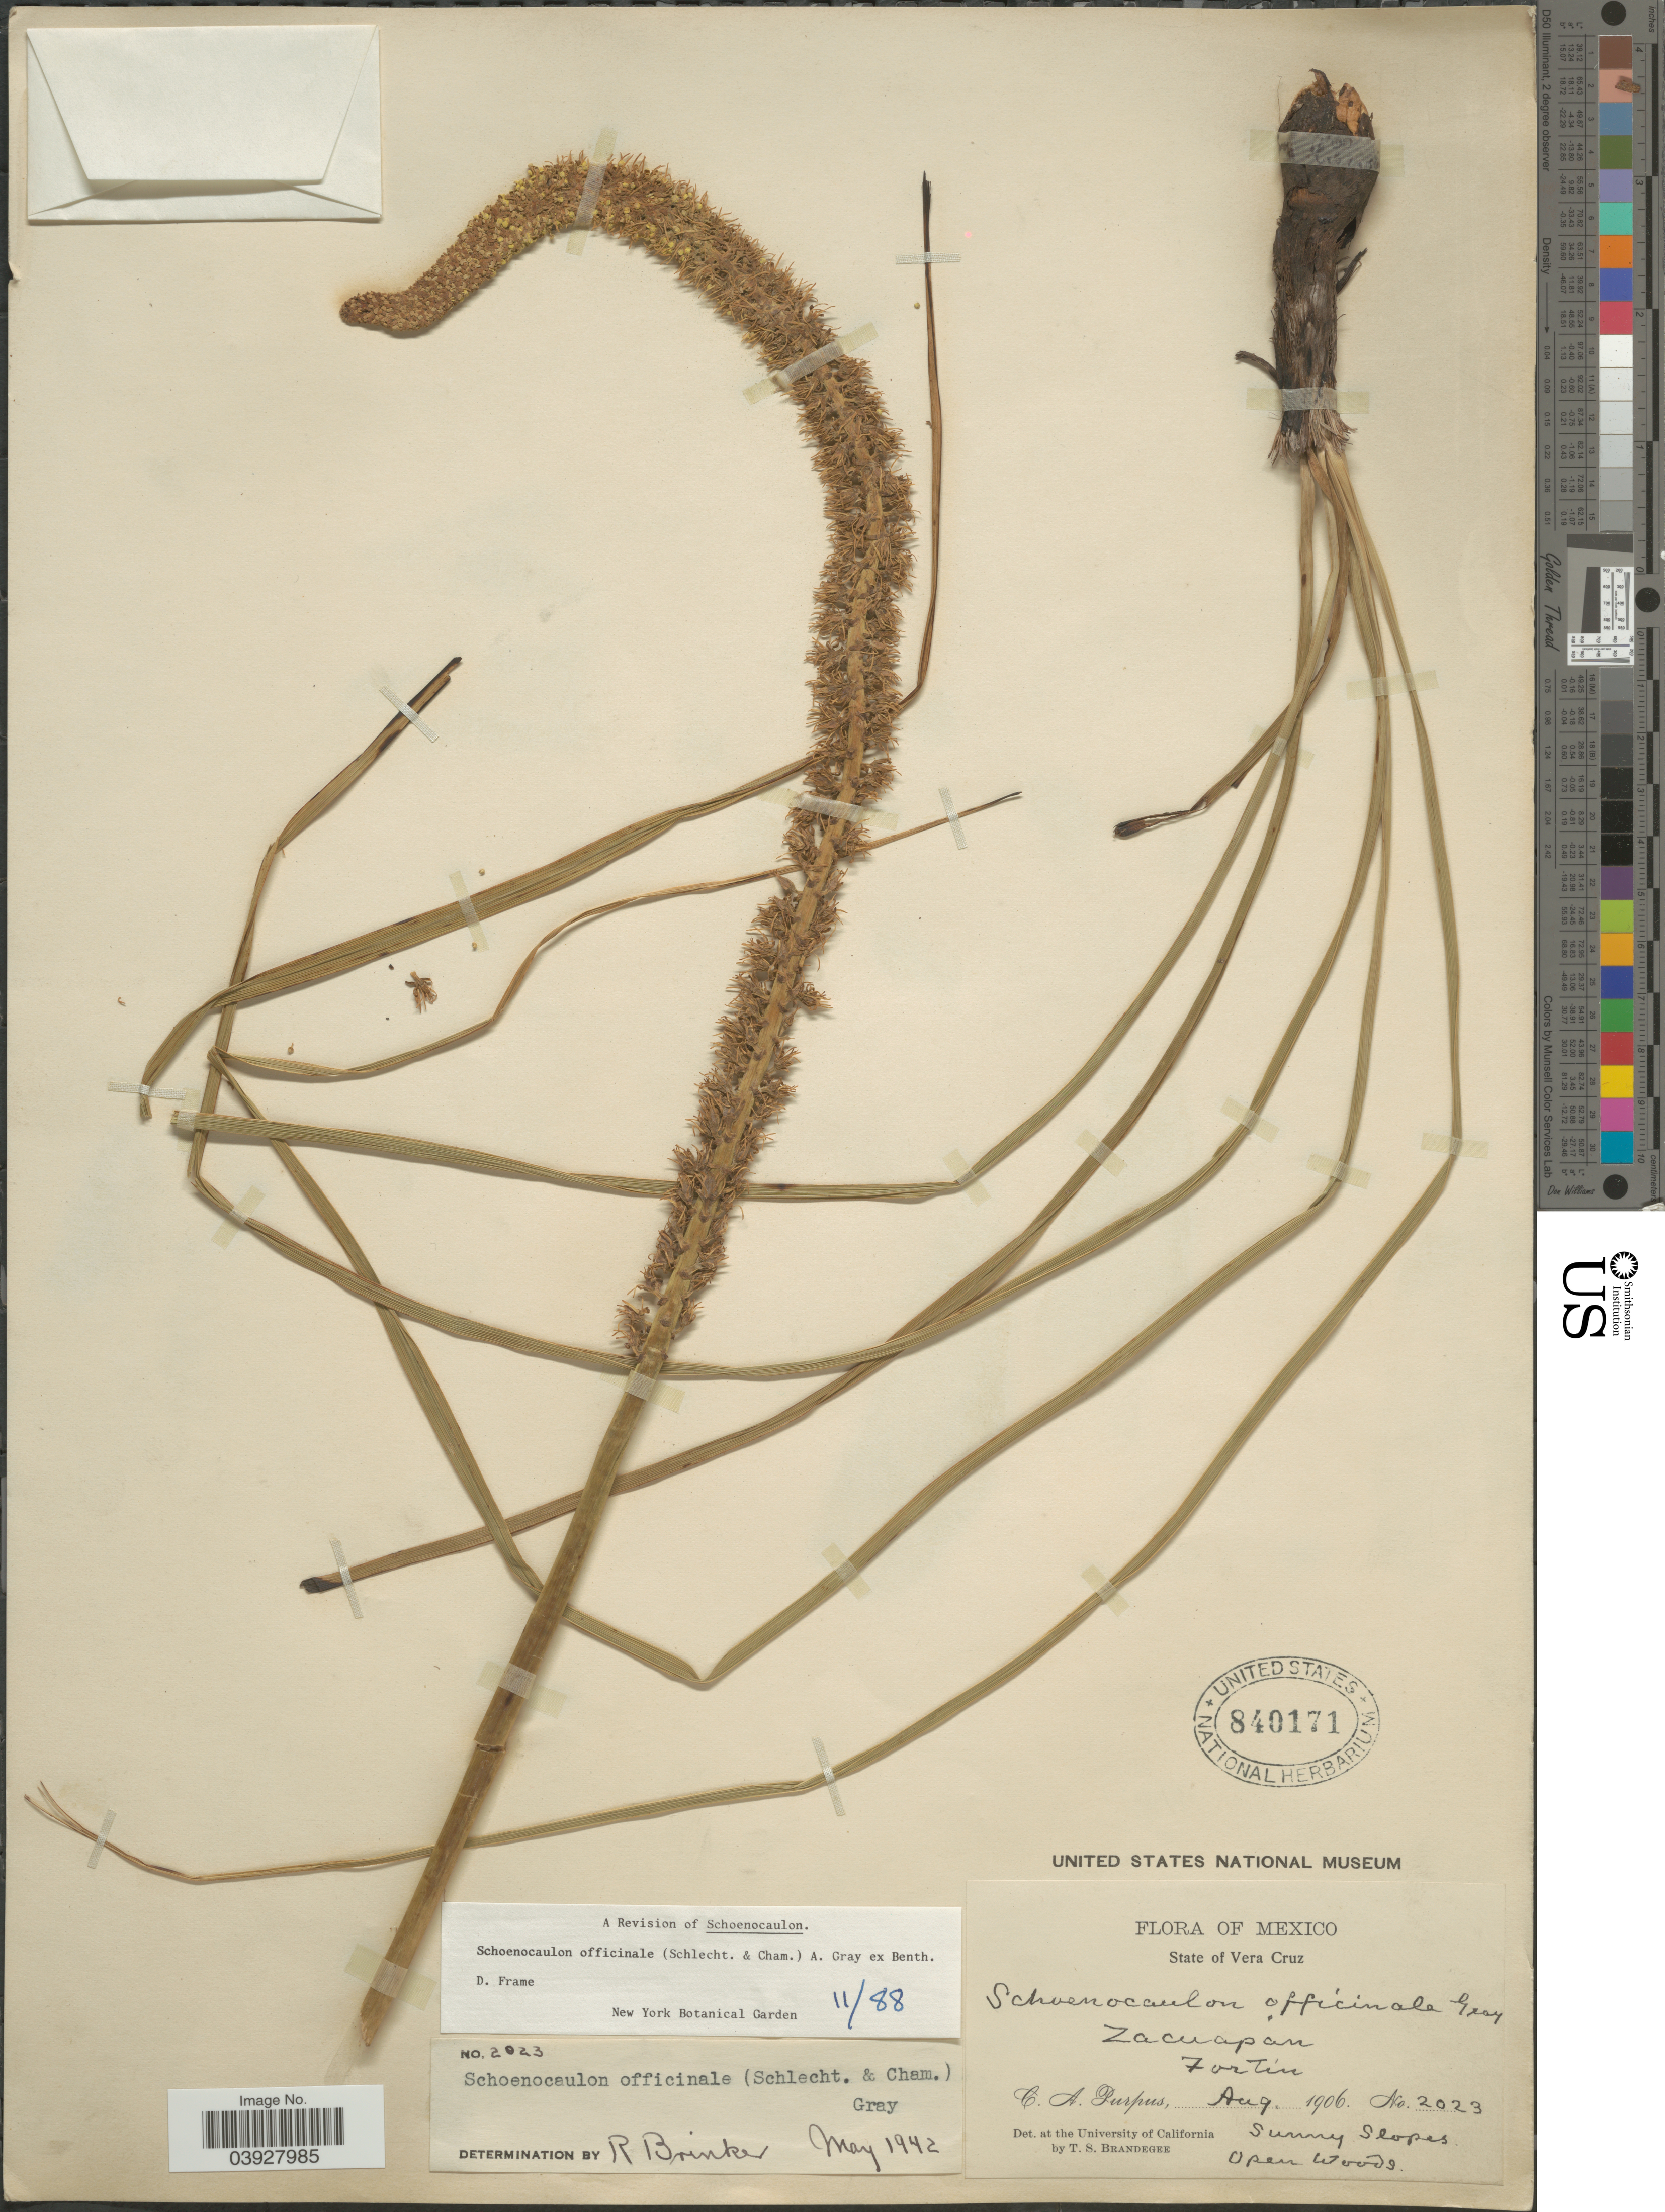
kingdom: Plantae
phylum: Tracheophyta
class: Liliopsida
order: Liliales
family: Melanthiaceae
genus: Schoenocaulon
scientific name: Schoenocaulon officinale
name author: (Schltdl.) A. Gray ex Benth.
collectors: C. A. Purpus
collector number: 2023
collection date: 1906-08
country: Mexico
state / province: Veracruz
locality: State of Vera Cruz. Zacuapan, Fortín.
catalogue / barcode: US 840171